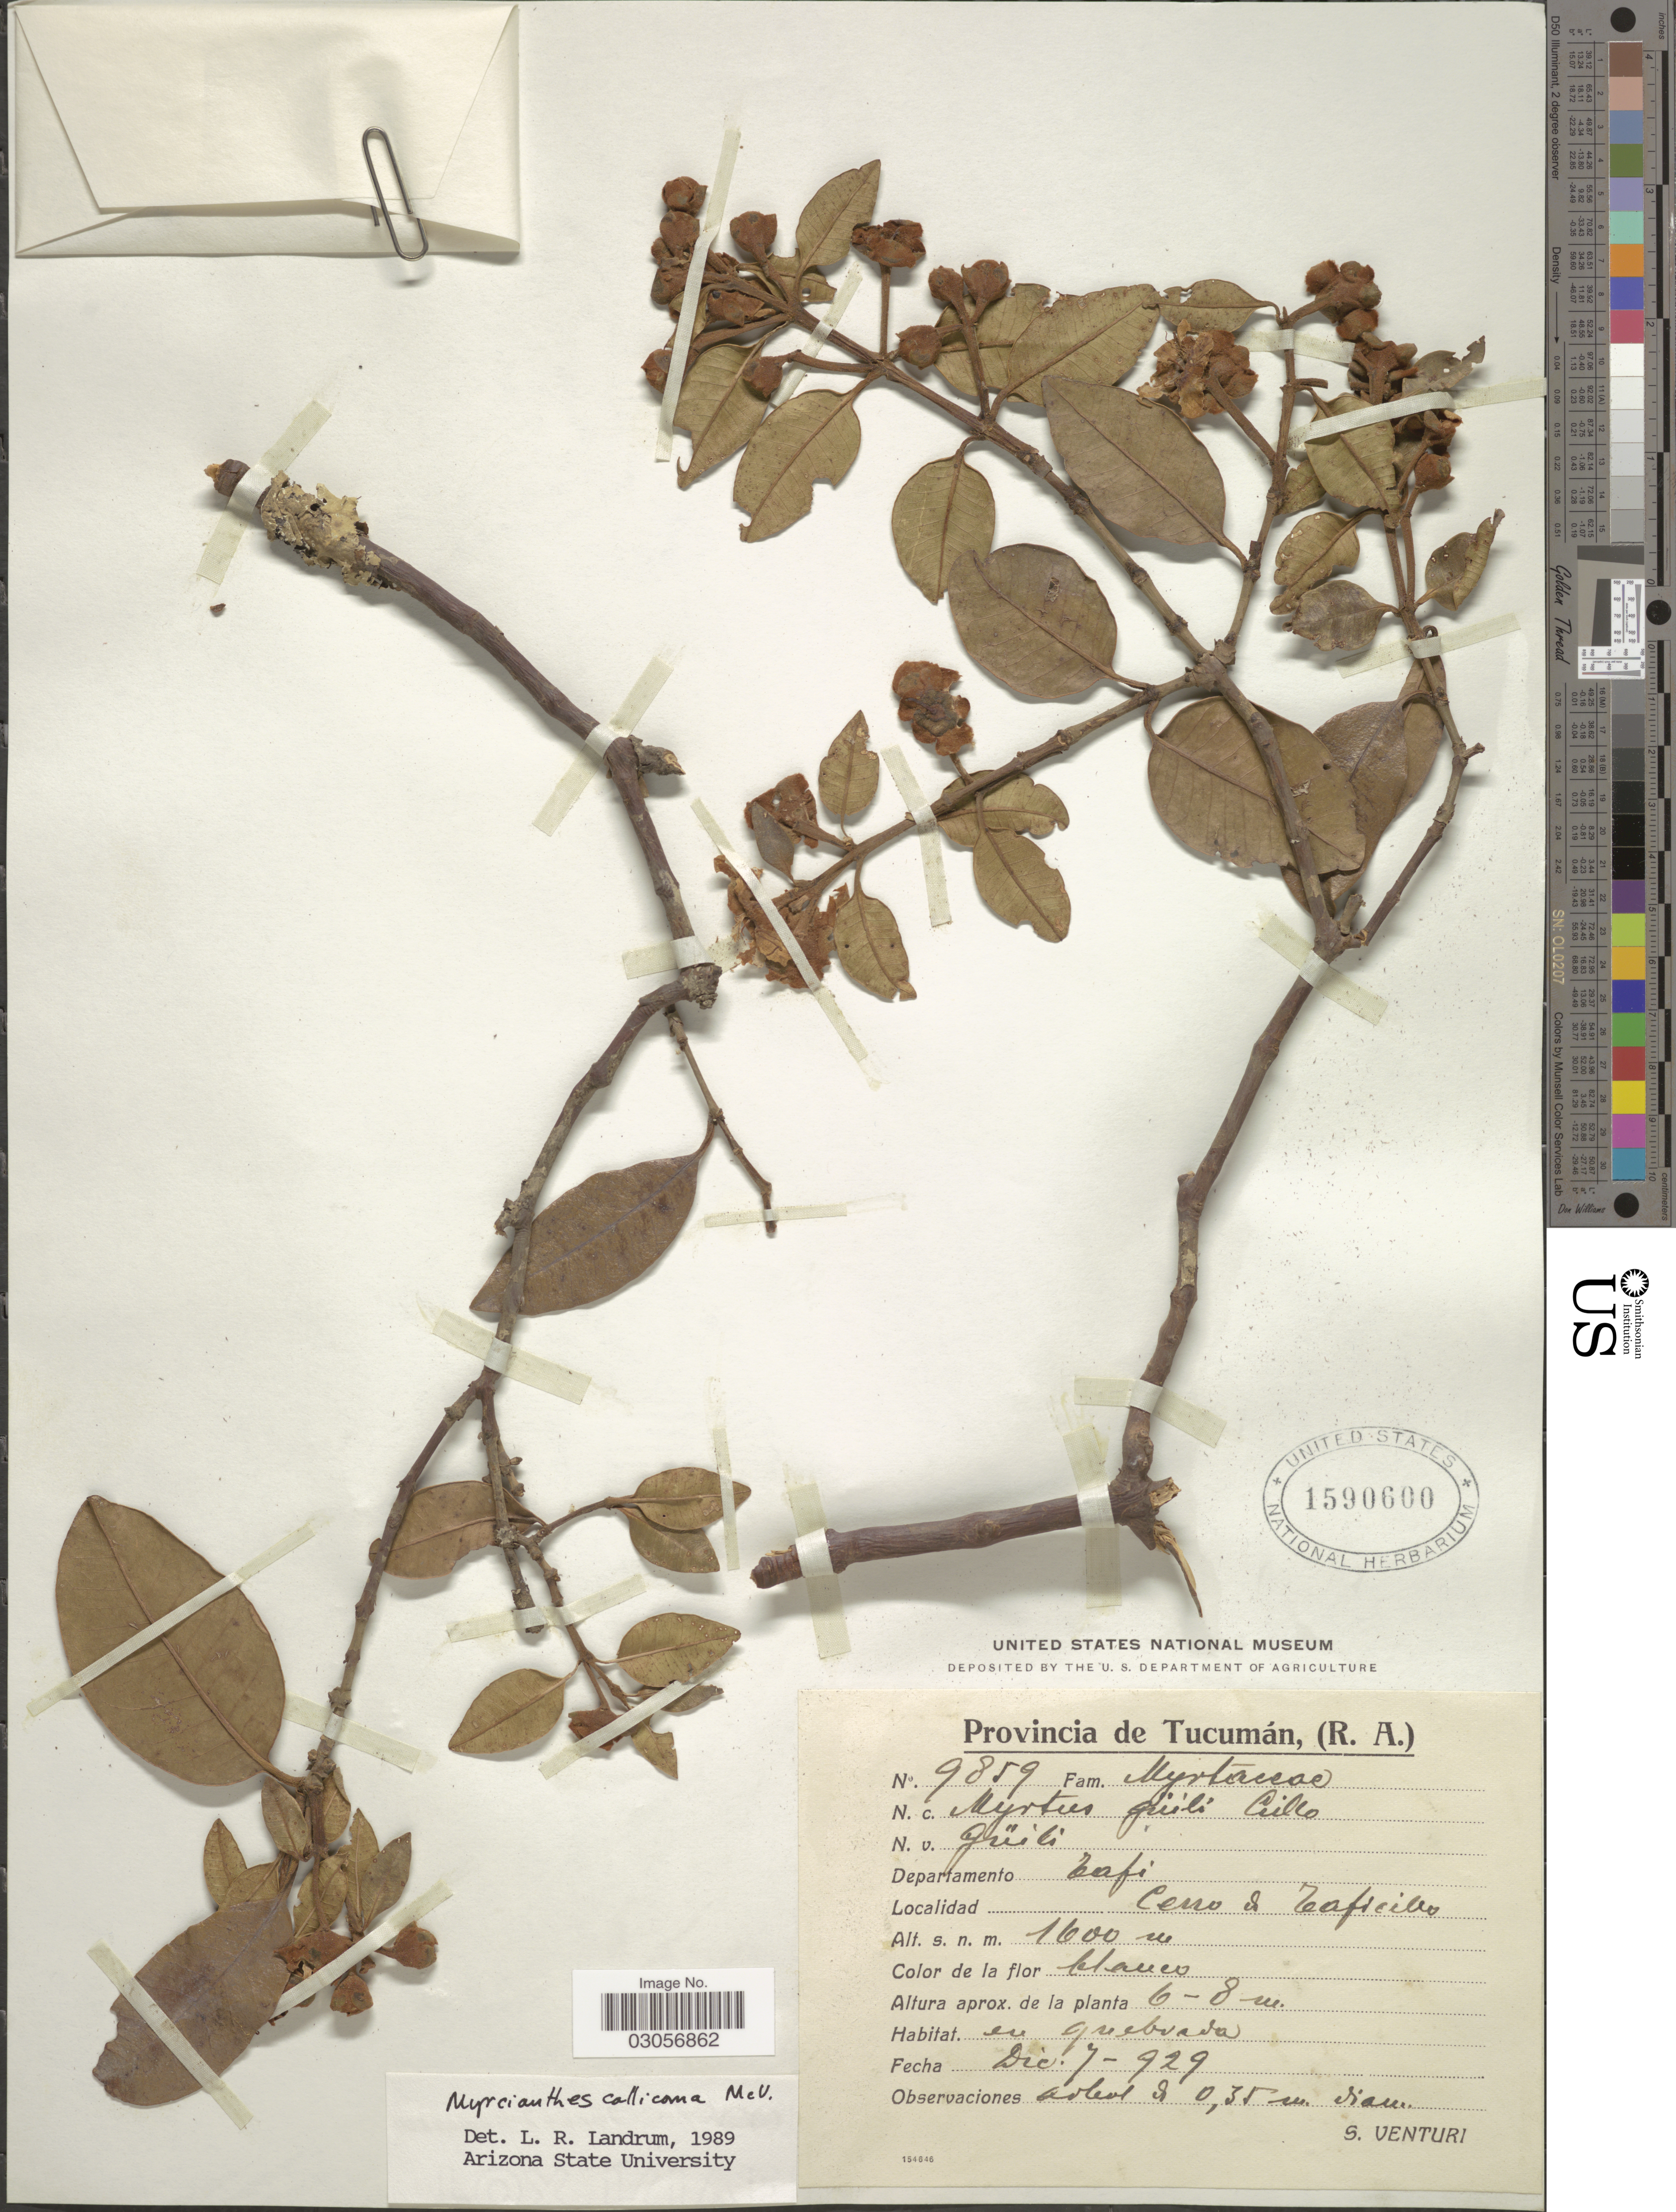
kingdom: Plantae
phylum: Tracheophyta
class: Magnoliopsida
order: Myrtales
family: Myrtaceae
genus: Myrcianthes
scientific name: Myrcianthes callicoma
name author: McVaugh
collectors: S. Venturi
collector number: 9859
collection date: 1929-12-07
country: Argentina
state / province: Tucuman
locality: Departamento Tafi, Cerro de Taficillo.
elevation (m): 1600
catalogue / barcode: US 1590600